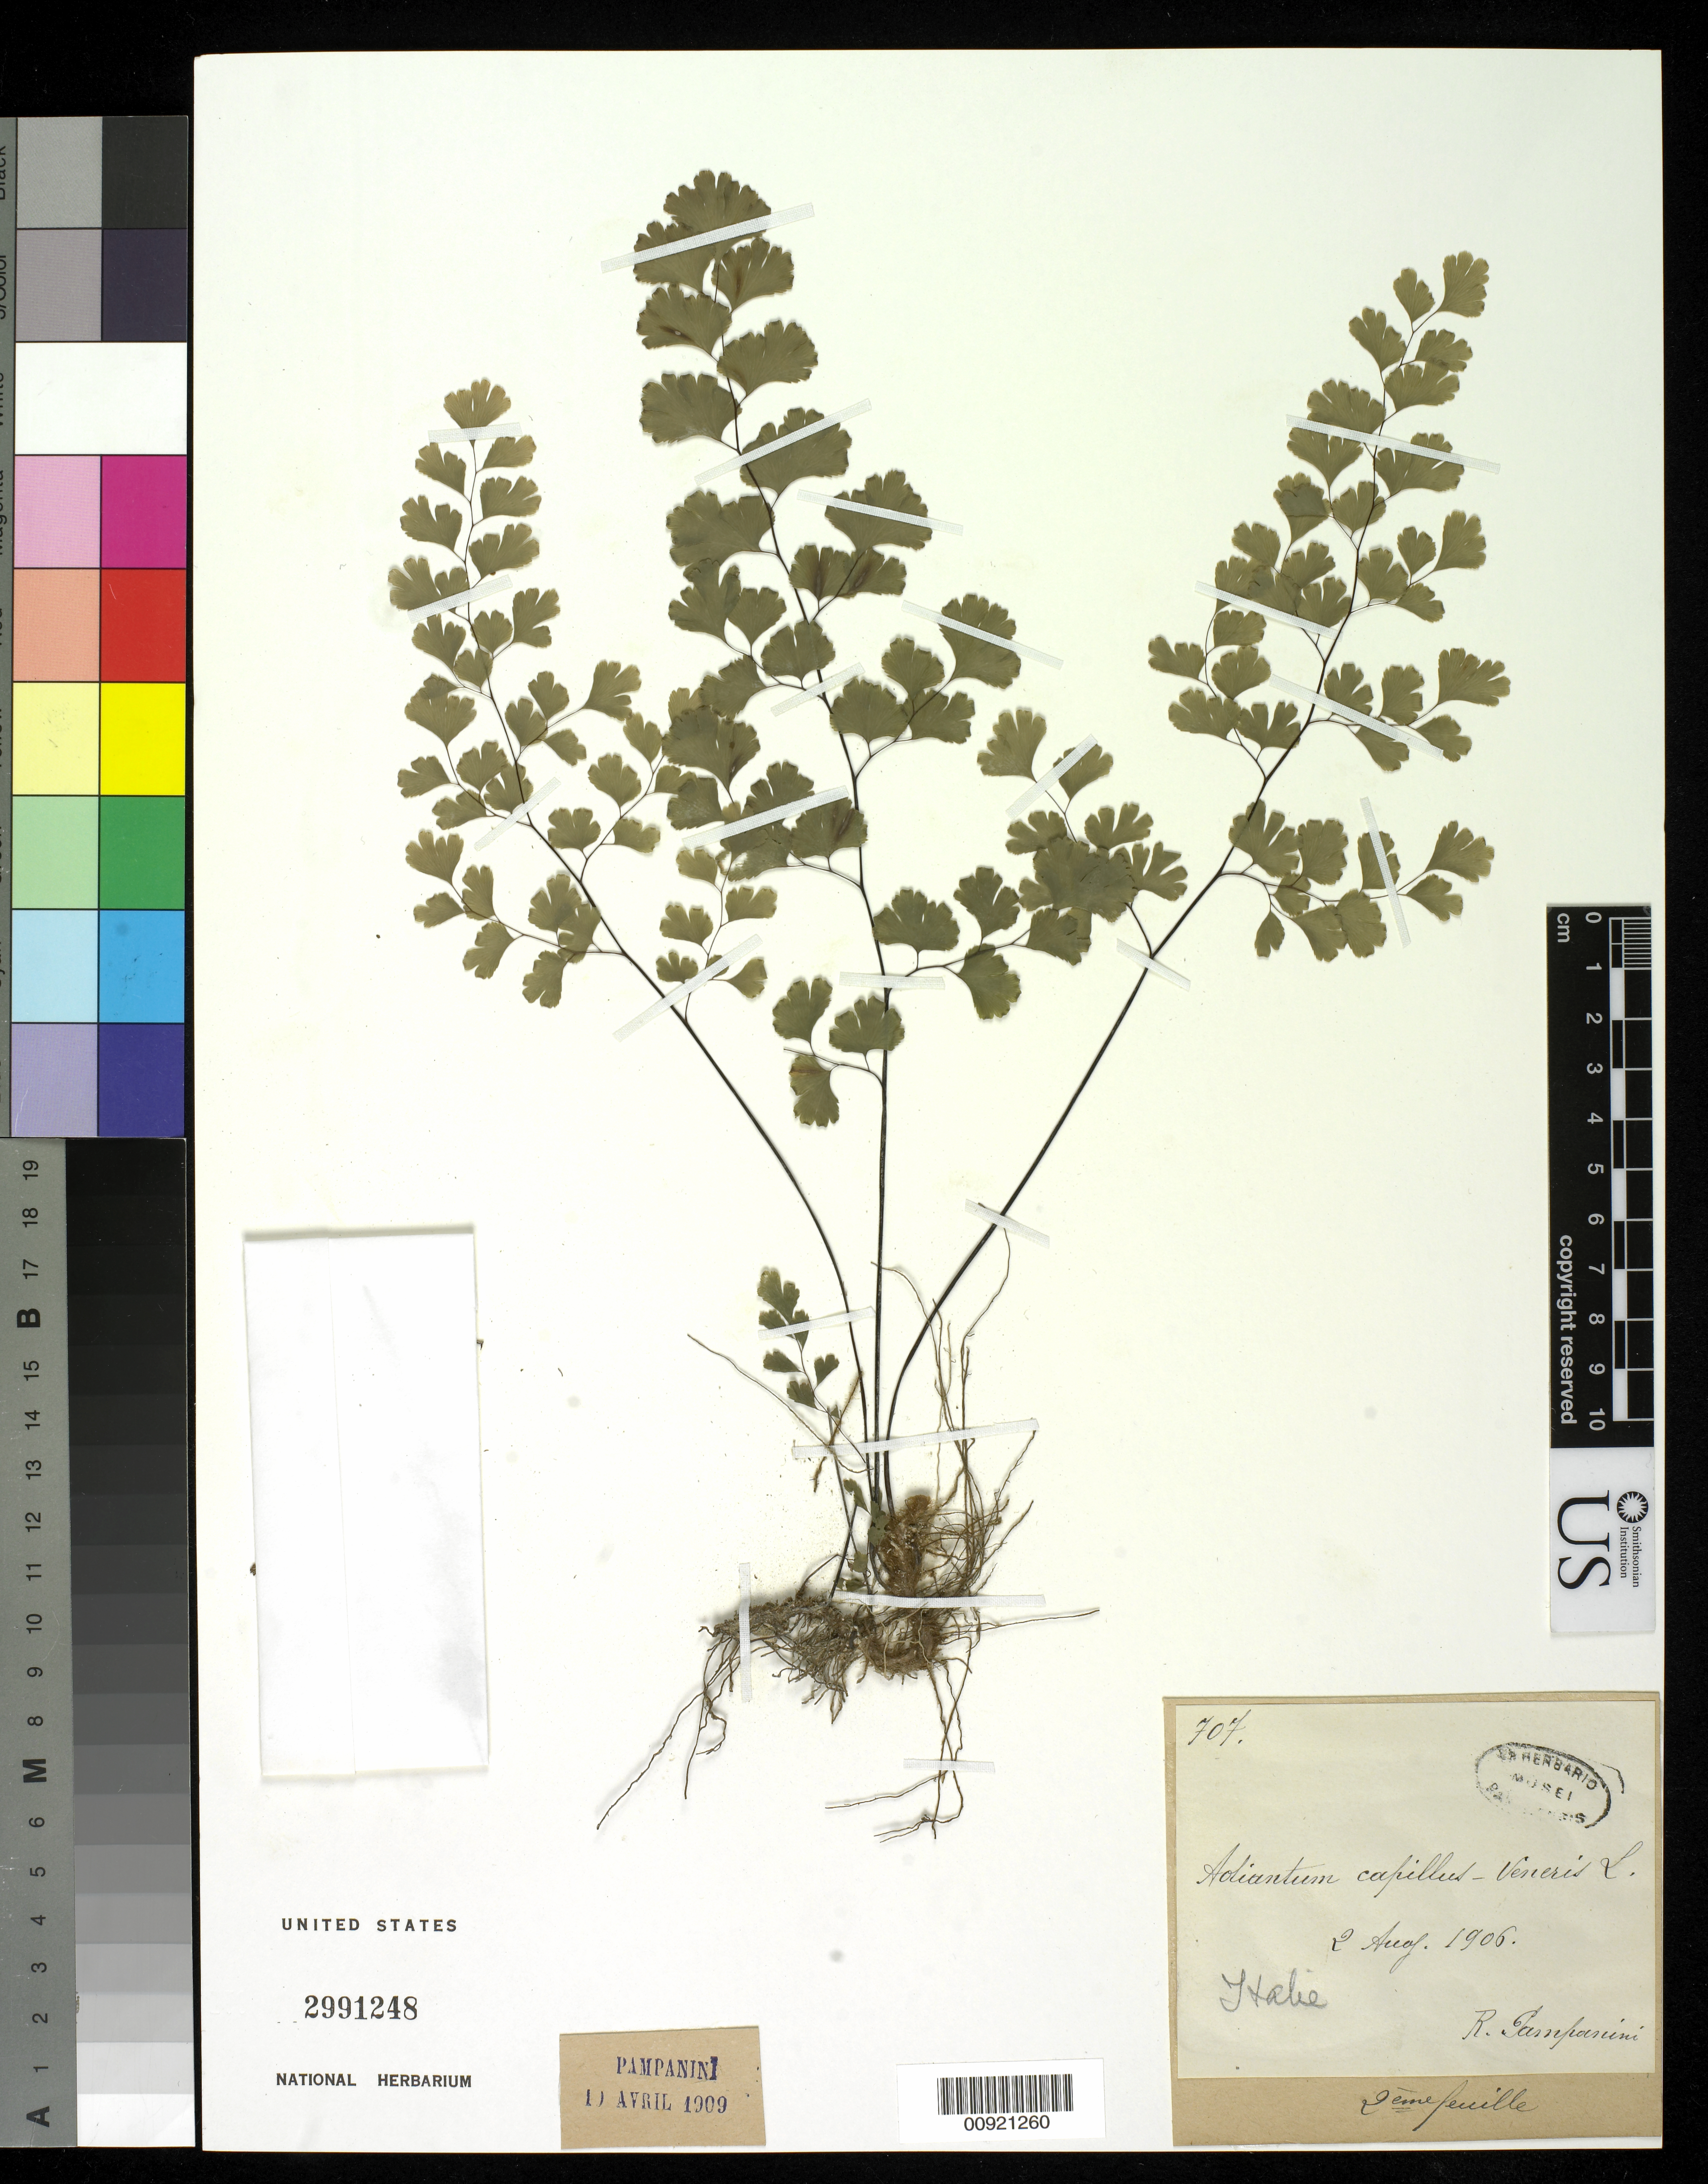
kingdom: Plantae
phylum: Tracheophyta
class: Polypodiopsida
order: Polypodiales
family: Pteridaceae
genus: Adiantum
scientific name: Adiantum capillus-veneris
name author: L.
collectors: R. Pampanini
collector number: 707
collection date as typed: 02 Aug 1906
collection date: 1906-08-02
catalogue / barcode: US 2991248